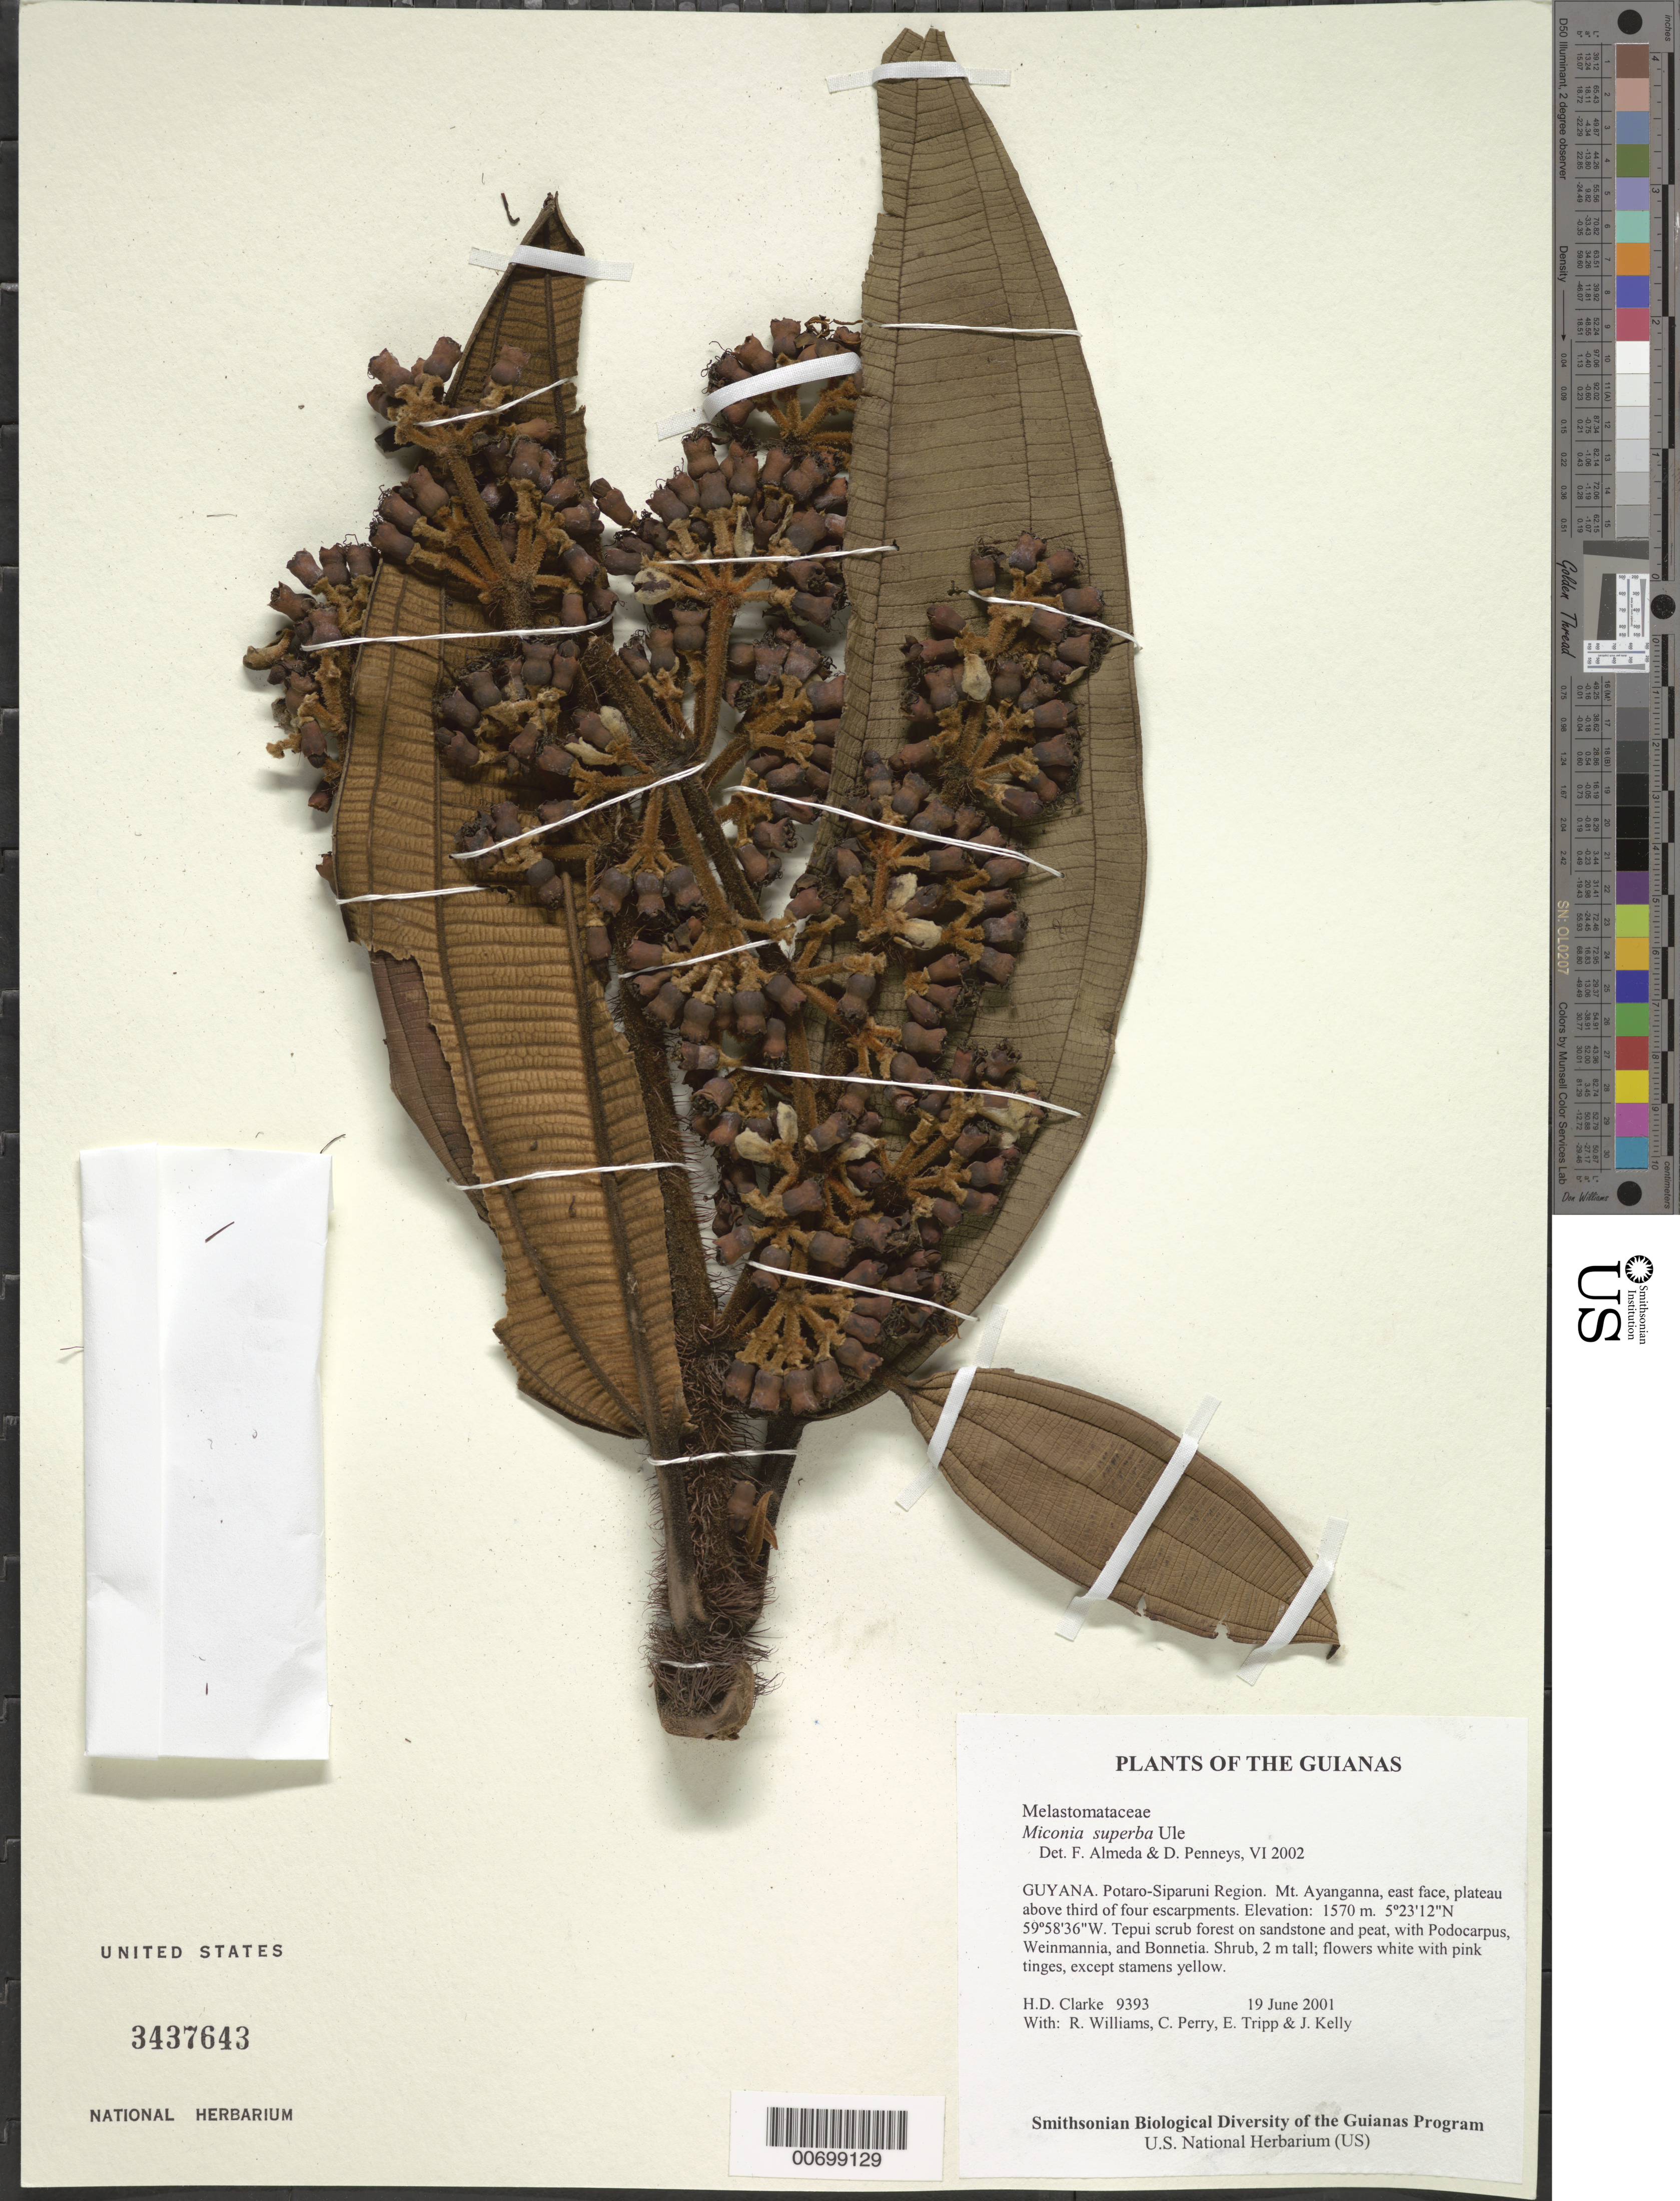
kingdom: Plantae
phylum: Tracheophyta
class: Magnoliopsida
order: Myrtales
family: Melastomataceae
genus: Miconia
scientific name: Miconia superba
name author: Ule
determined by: Almeda, F.; Penneys, D. S.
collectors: H. D. Clarke, R. Williams, C. Perry, E. Tripp & J. Kelly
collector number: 9393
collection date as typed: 19 June 2001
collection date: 2001-06-19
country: Guyana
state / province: Potaro-Siparuni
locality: Mt. Ayanganna, east face, plateau above third of four escarpments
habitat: Tepui scrub forest on sandstone and peat, with Podocarpus, Weinmannia, and Bonnetia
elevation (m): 1570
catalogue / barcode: US 3437643